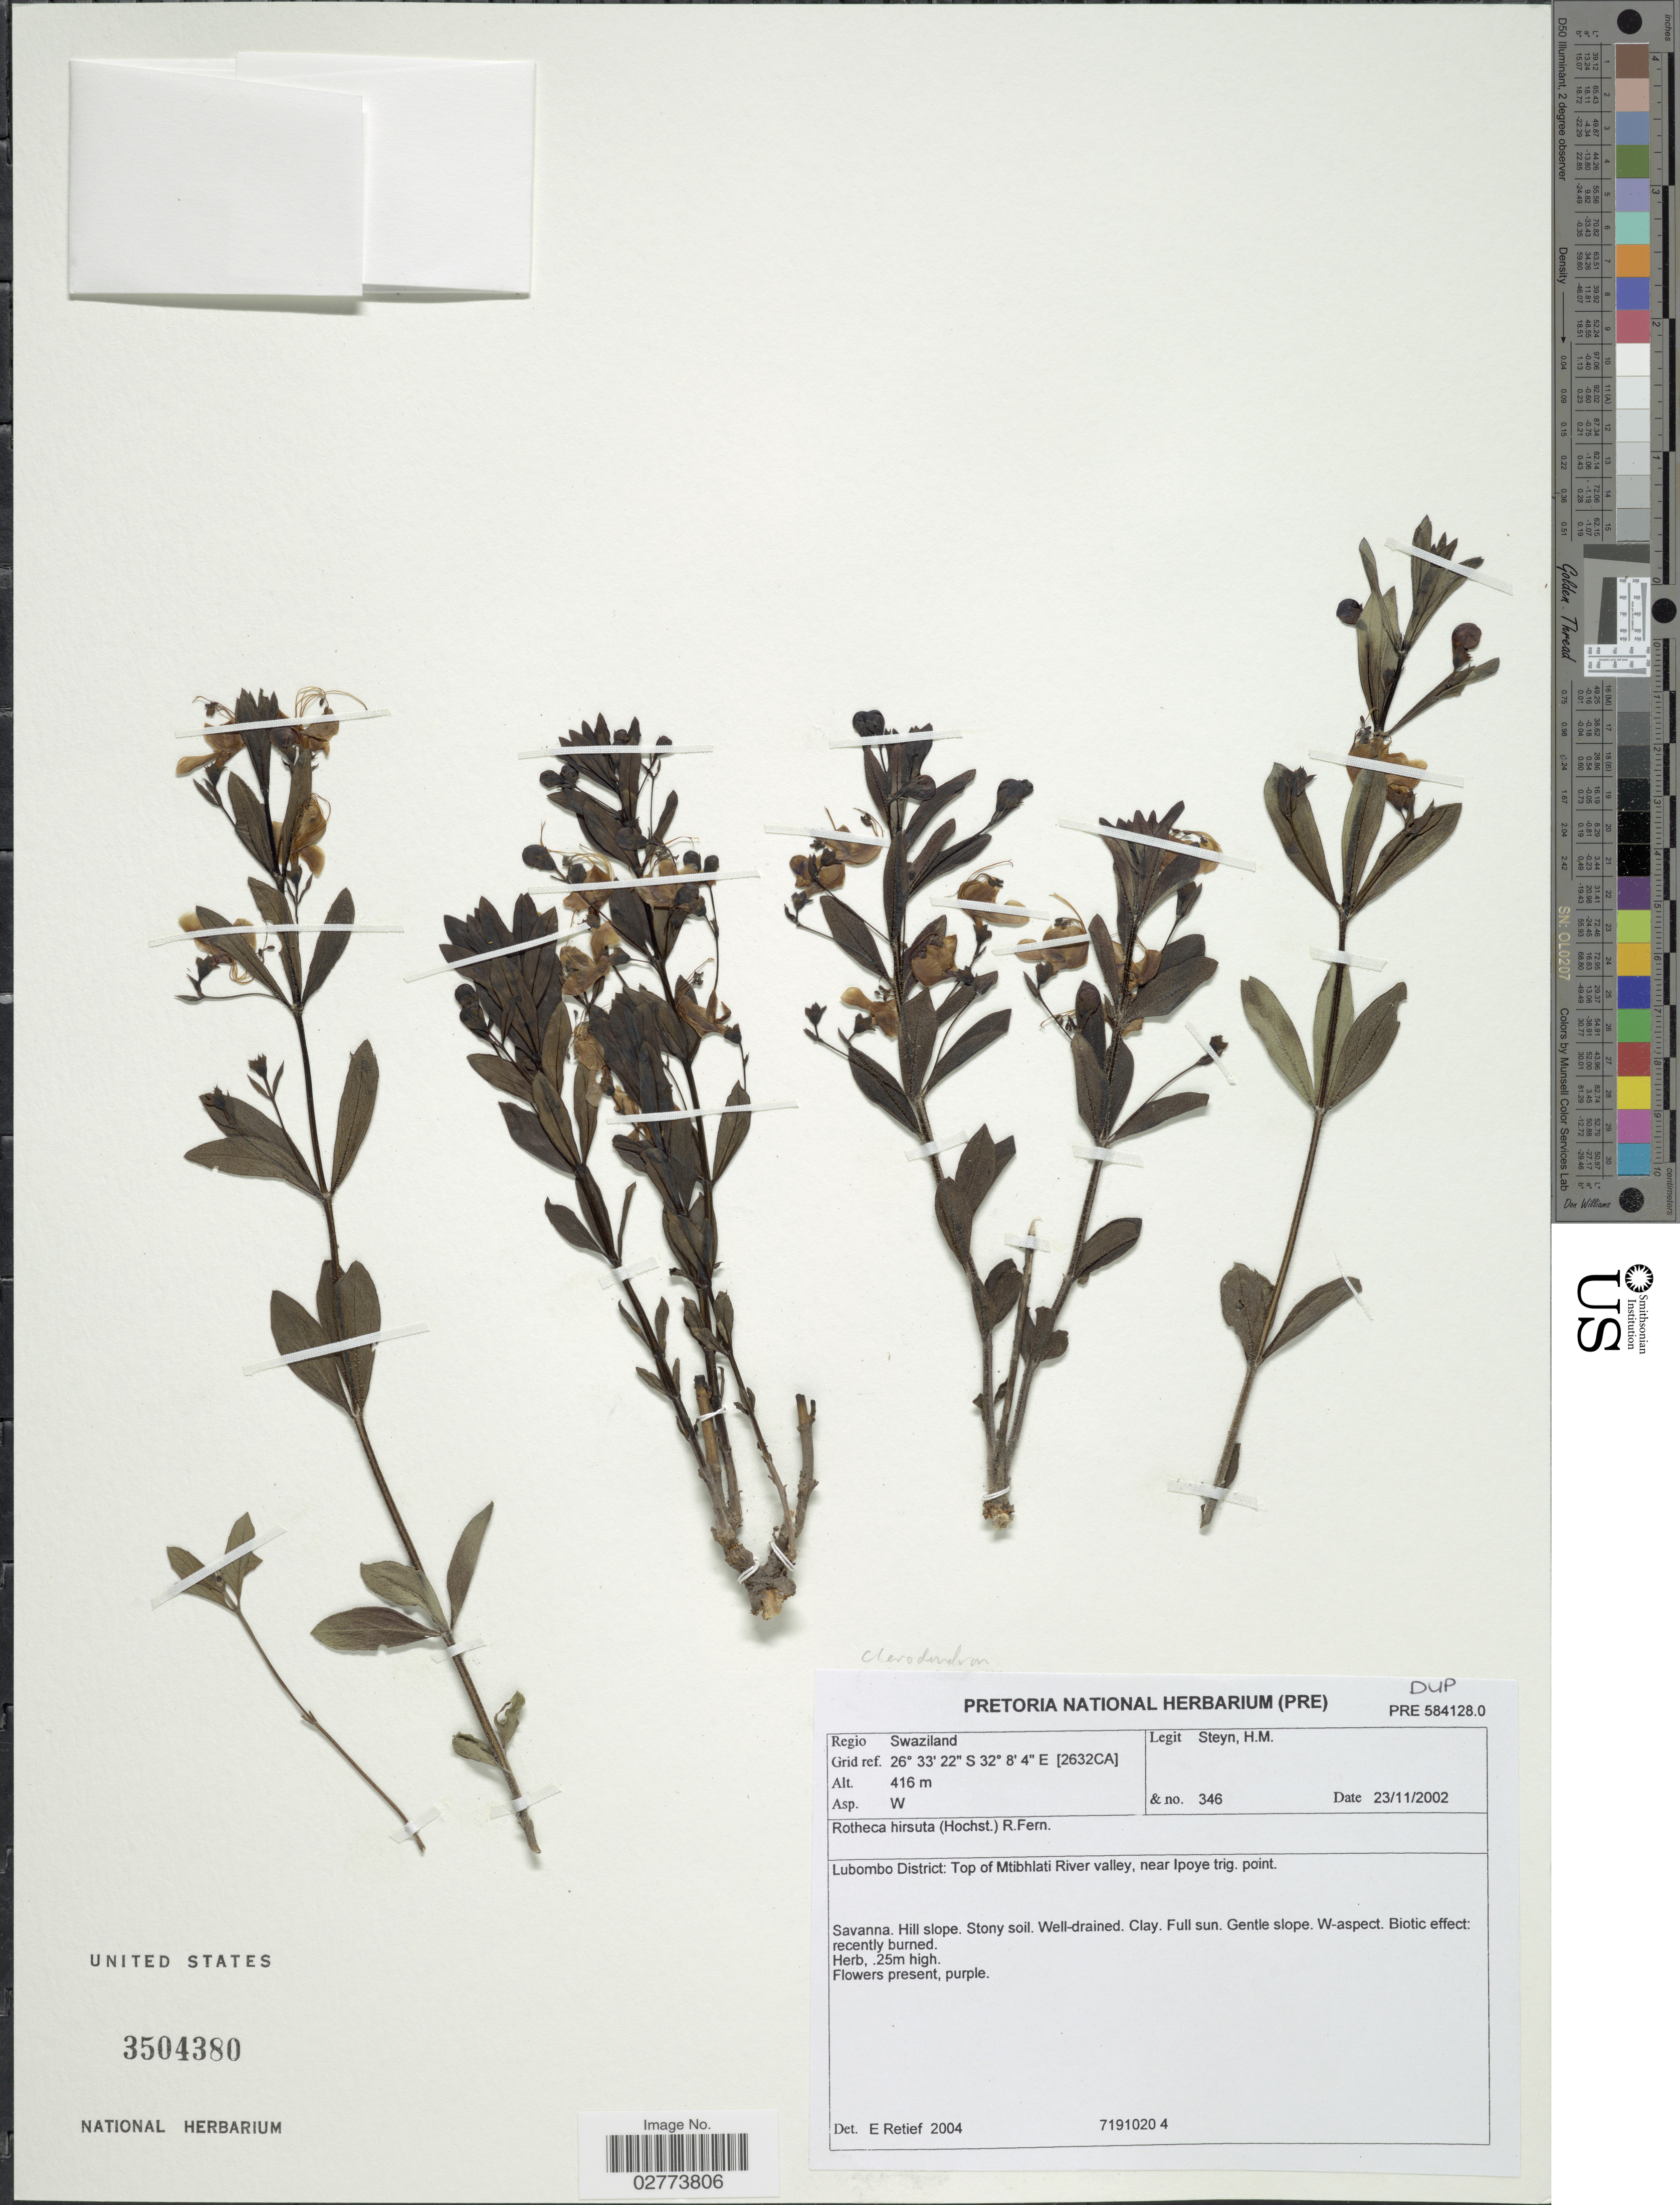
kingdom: Plantae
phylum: Tracheophyta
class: Magnoliopsida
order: Lamiales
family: Lamiaceae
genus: Clerodendrum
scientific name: Clerodendrum hirsutum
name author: G. Don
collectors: H. Steyn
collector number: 346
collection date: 2002-11-23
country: Eswatini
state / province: Lubombo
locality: Regio Swaziland, Grid ref. [2632CA], Lubombo District: Top of Mtibhlati River valley, near Ipoye trig. point.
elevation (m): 416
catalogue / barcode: US 3504380